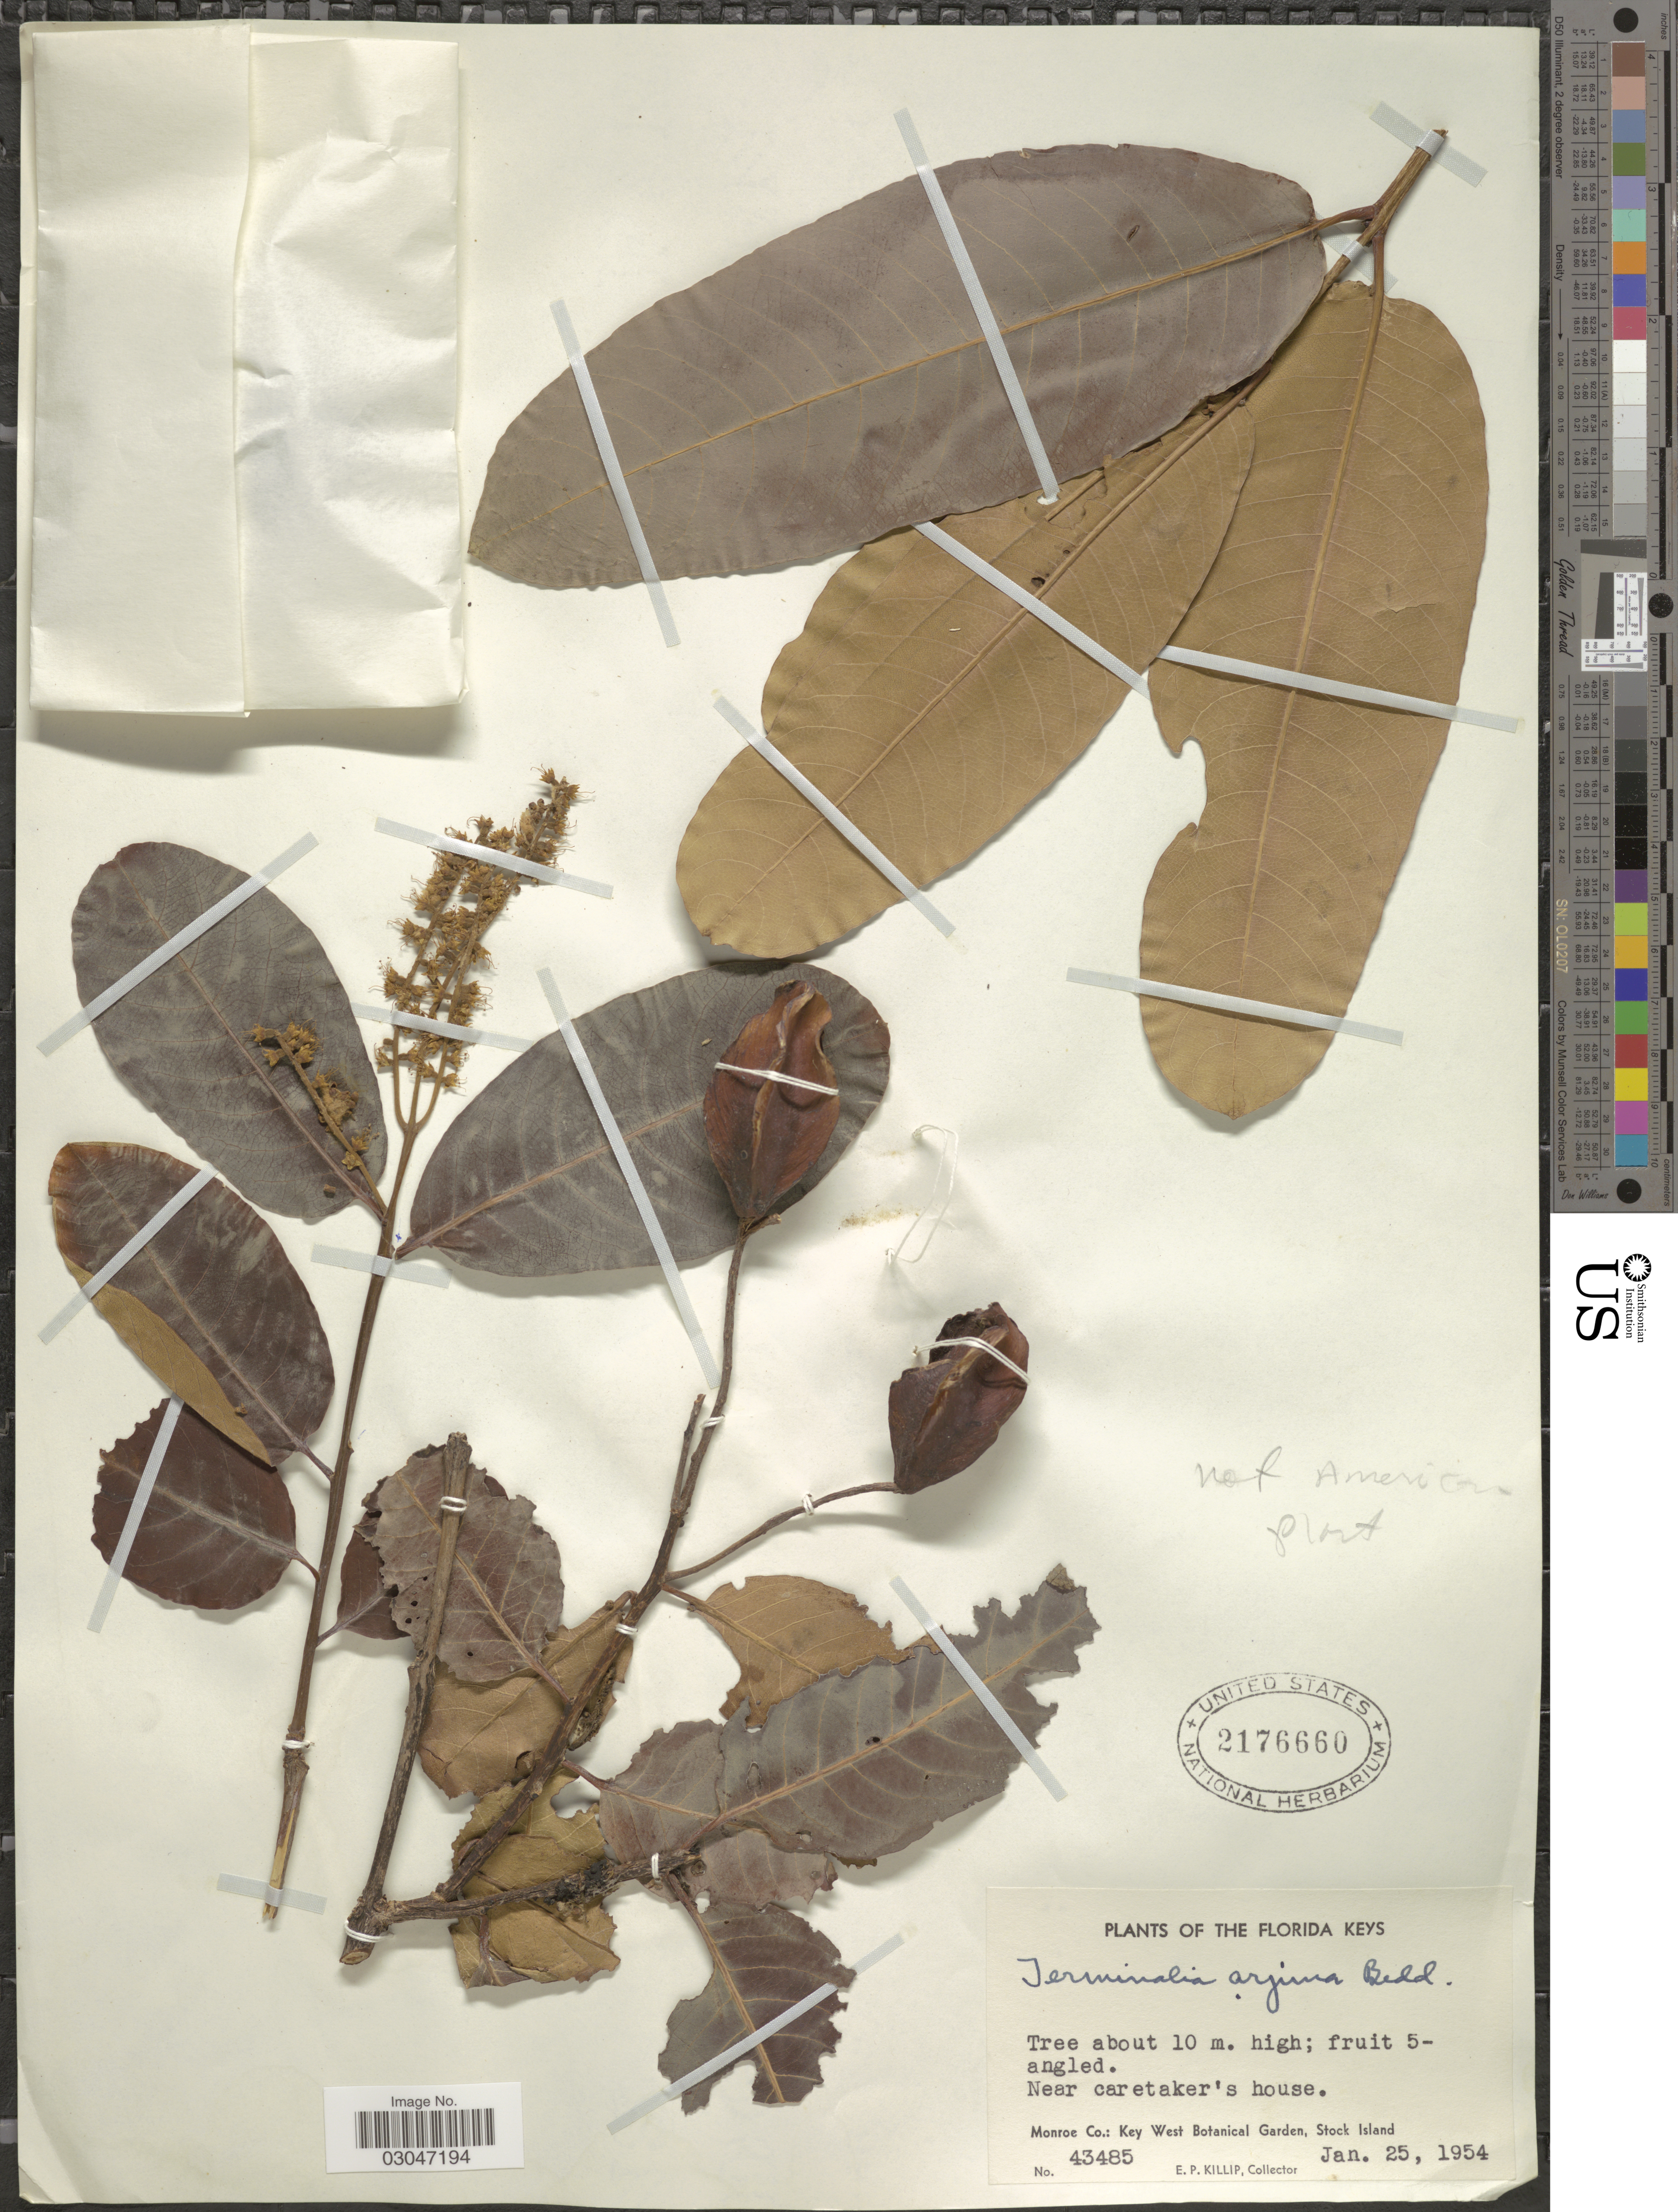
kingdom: Plantae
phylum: Tracheophyta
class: Magnoliopsida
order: Myrtales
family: Combretaceae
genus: Terminalia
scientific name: Terminalia arjuna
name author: (Roxb. ex DC.) Wight & Arn.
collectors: E. P. Killip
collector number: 43485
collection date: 1954-01-25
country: United States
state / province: Florida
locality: The Florida Keys, Near caretaker's house, Monroe Co.: Key West Botanical Garden, Stock Island.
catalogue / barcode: US 2176660